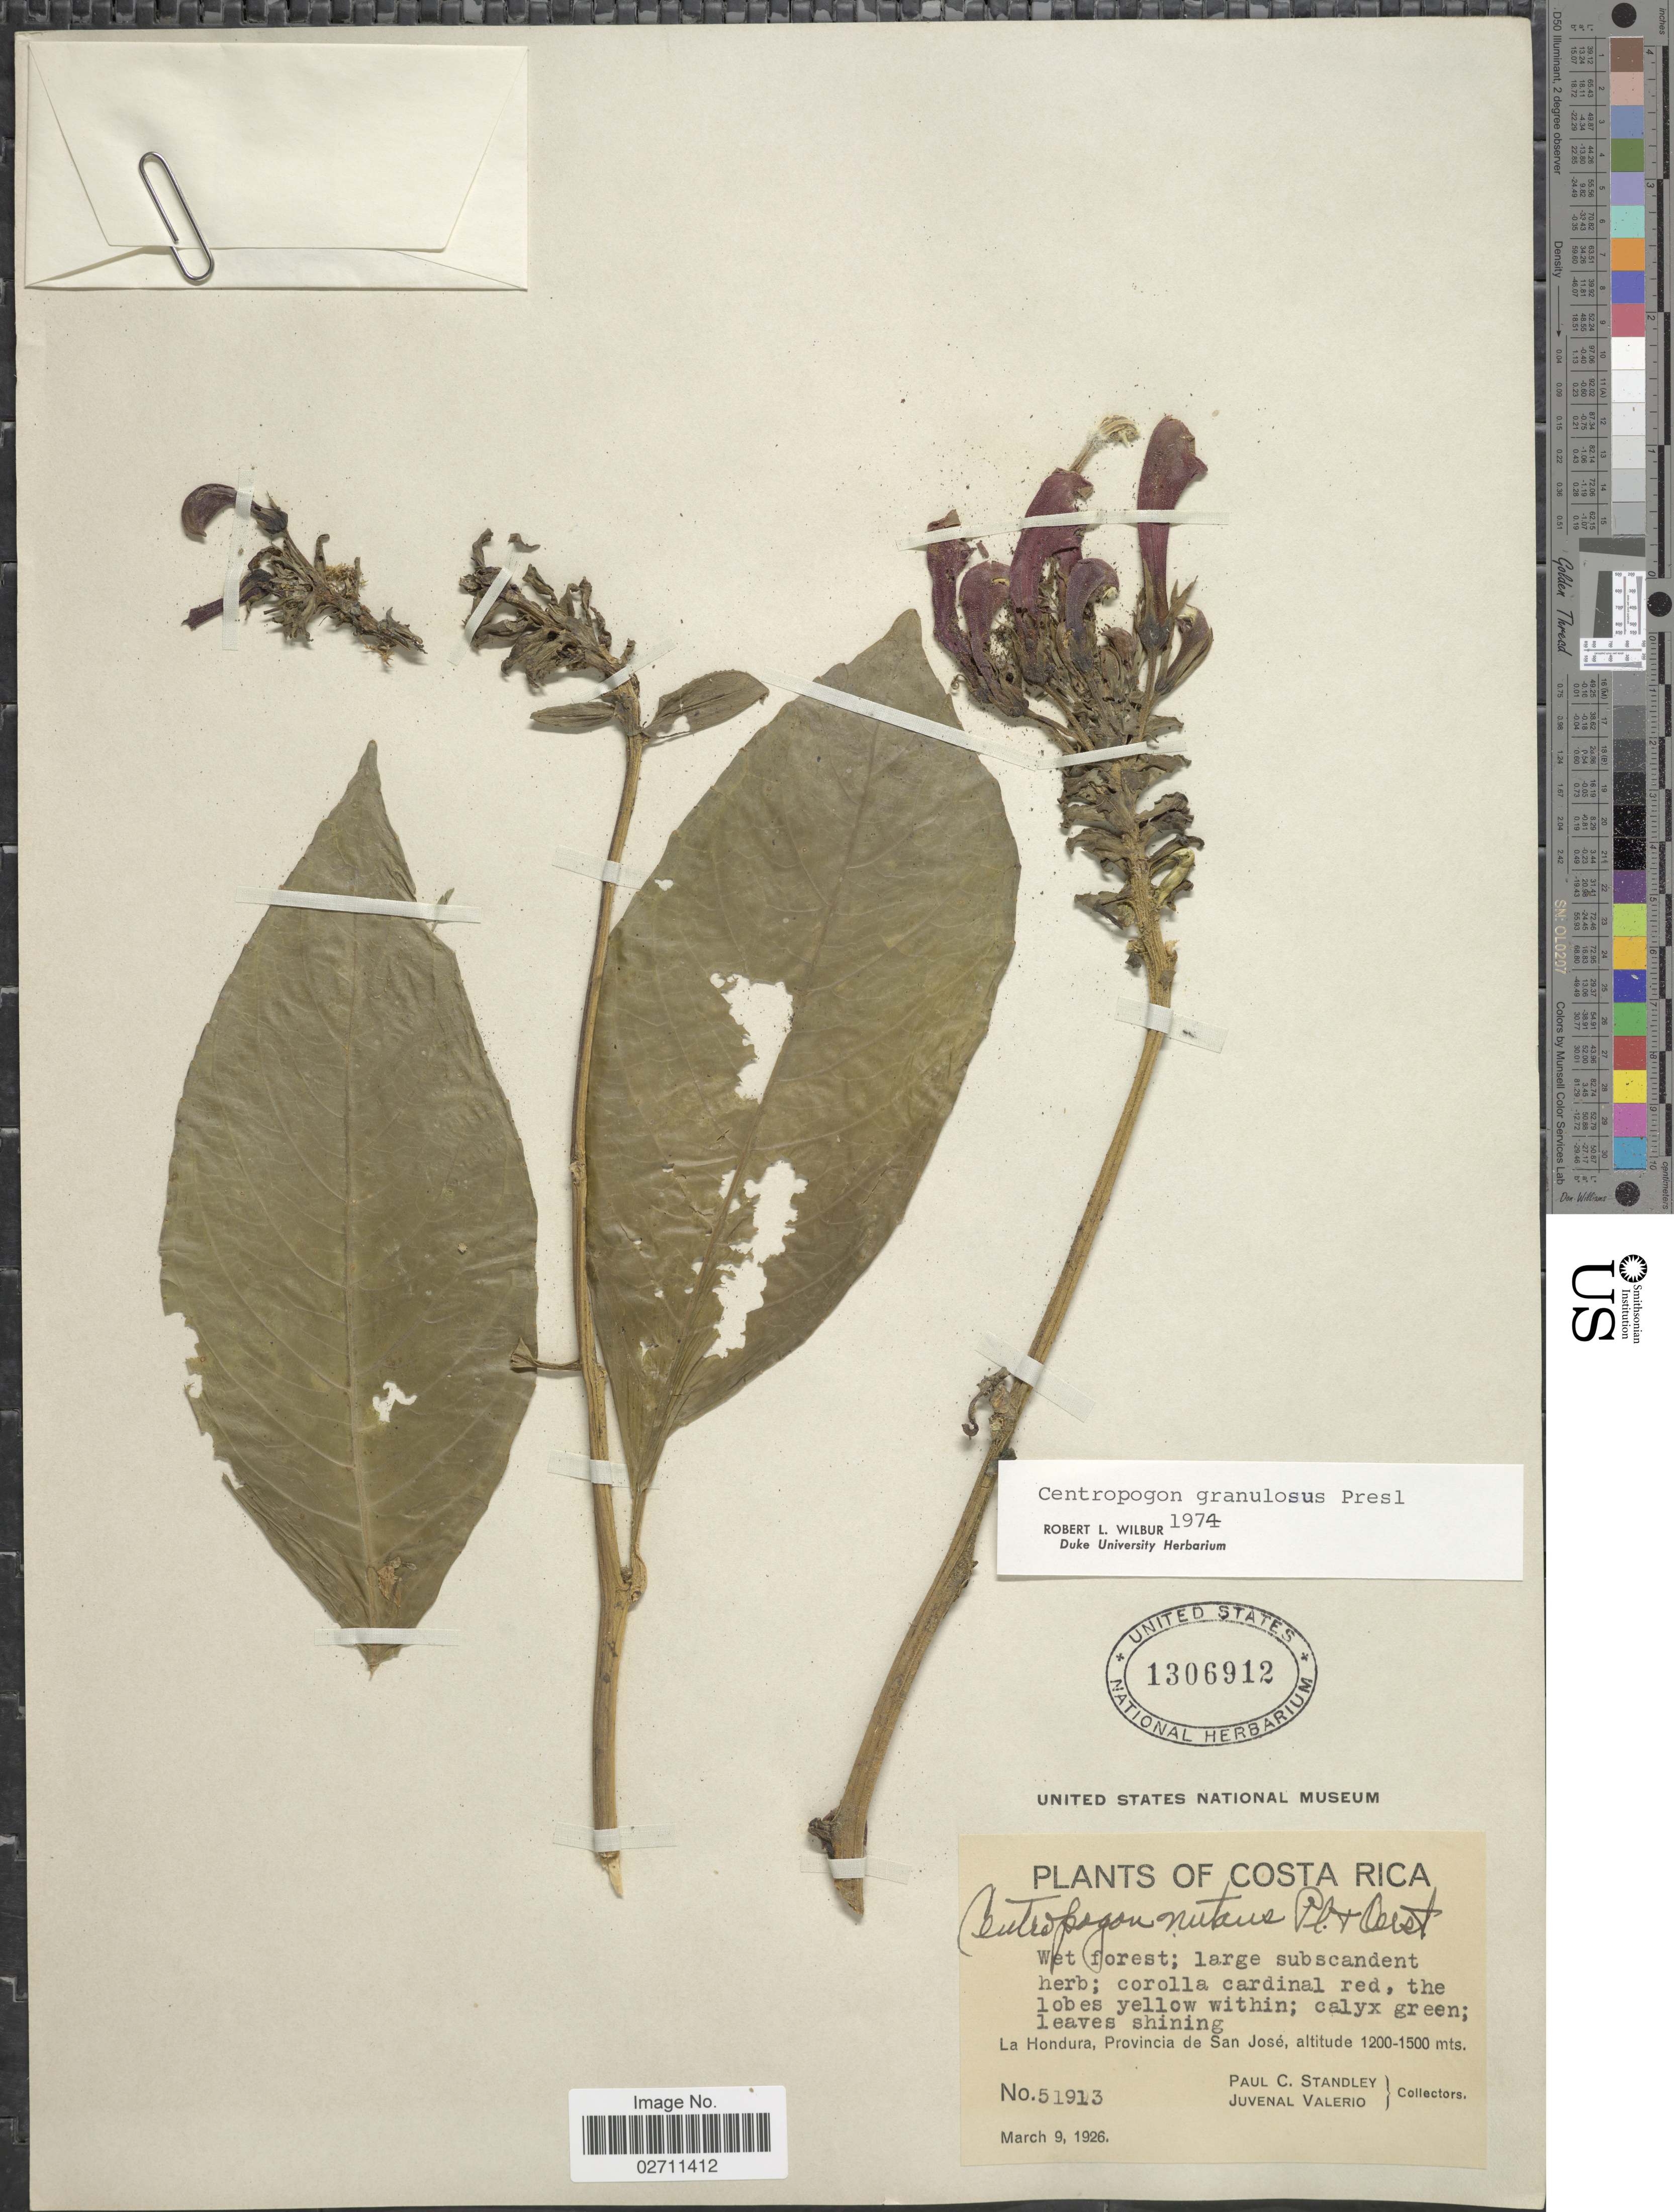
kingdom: Plantae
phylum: Tracheophyta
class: Magnoliopsida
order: Asterales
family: Campanulaceae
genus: Centropogon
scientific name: Centropogon granulosus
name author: C. Presl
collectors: P. C. Standley & J. Valerio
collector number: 51913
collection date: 1926-03-09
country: Costa Rica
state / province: San José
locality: La Hondura.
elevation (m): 1200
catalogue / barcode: US 1306912